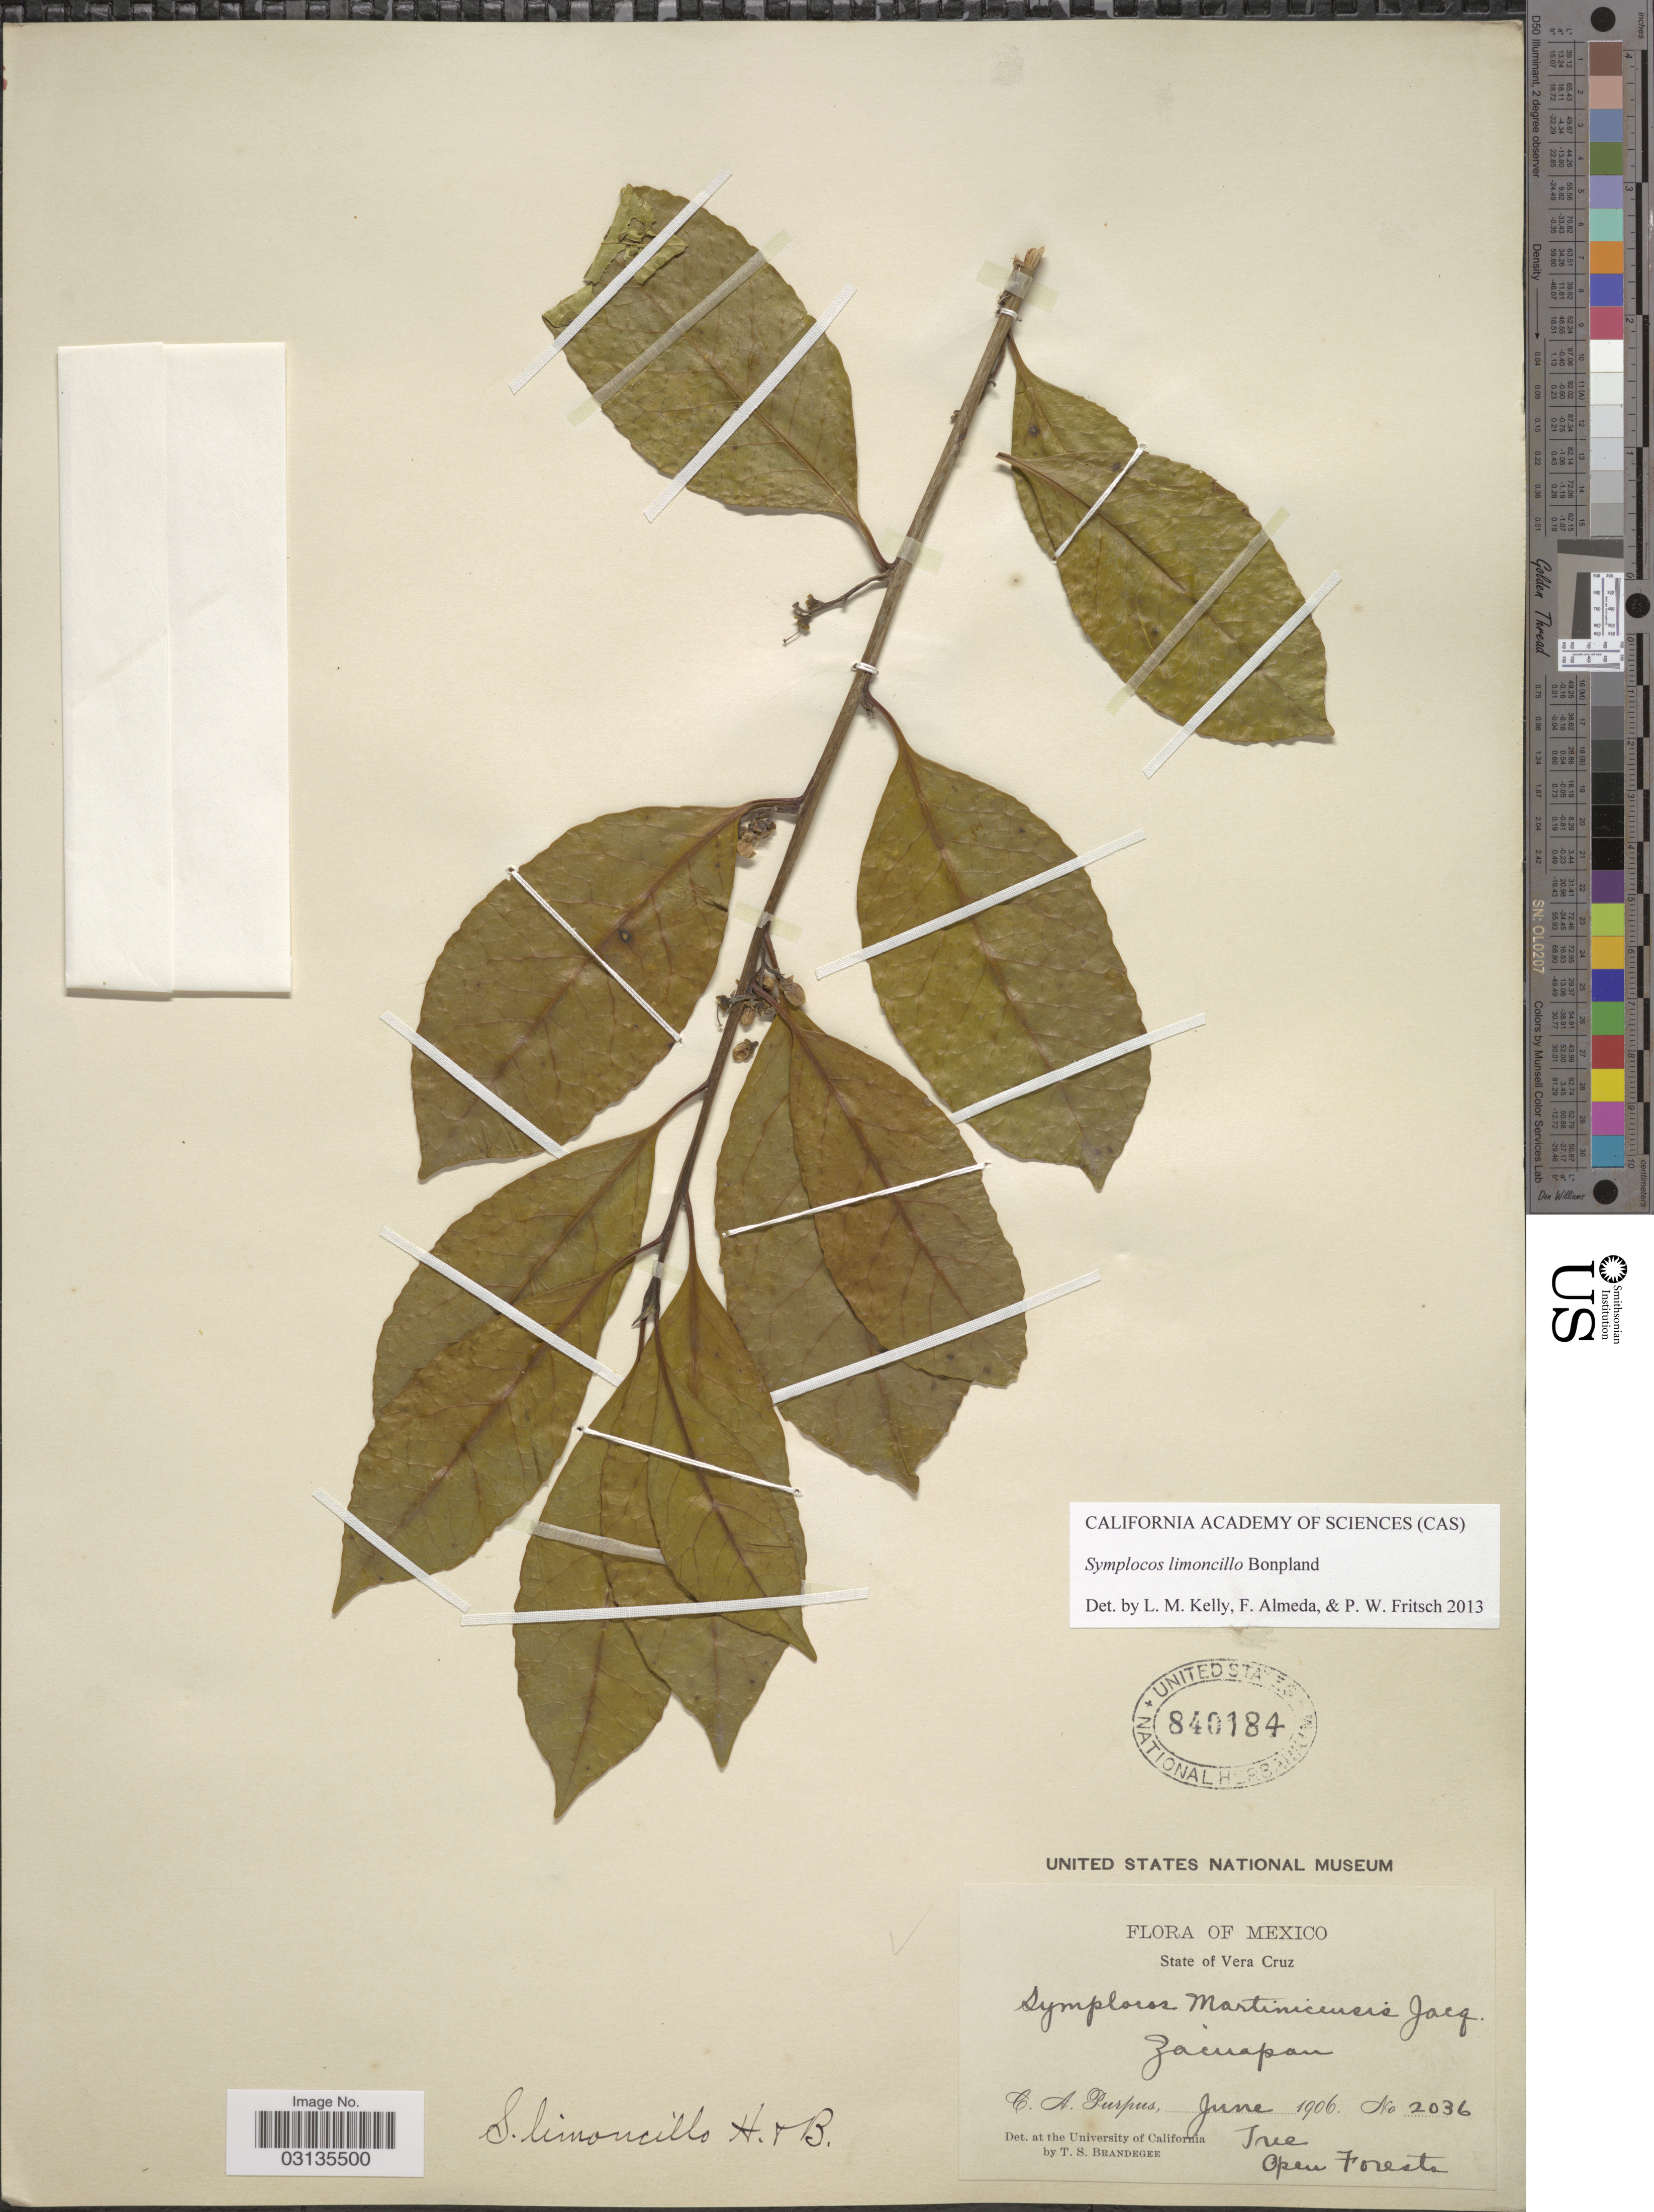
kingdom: Plantae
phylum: Tracheophyta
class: Magnoliopsida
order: Ericales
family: Symplocaceae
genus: Symplocos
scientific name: Symplocos limoncillo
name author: Bonpl.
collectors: C. A. Purpus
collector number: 2036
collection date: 1906-06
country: Mexico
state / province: Veracruz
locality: State of Vera Cruz. Zacuapan.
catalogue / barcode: US 840184